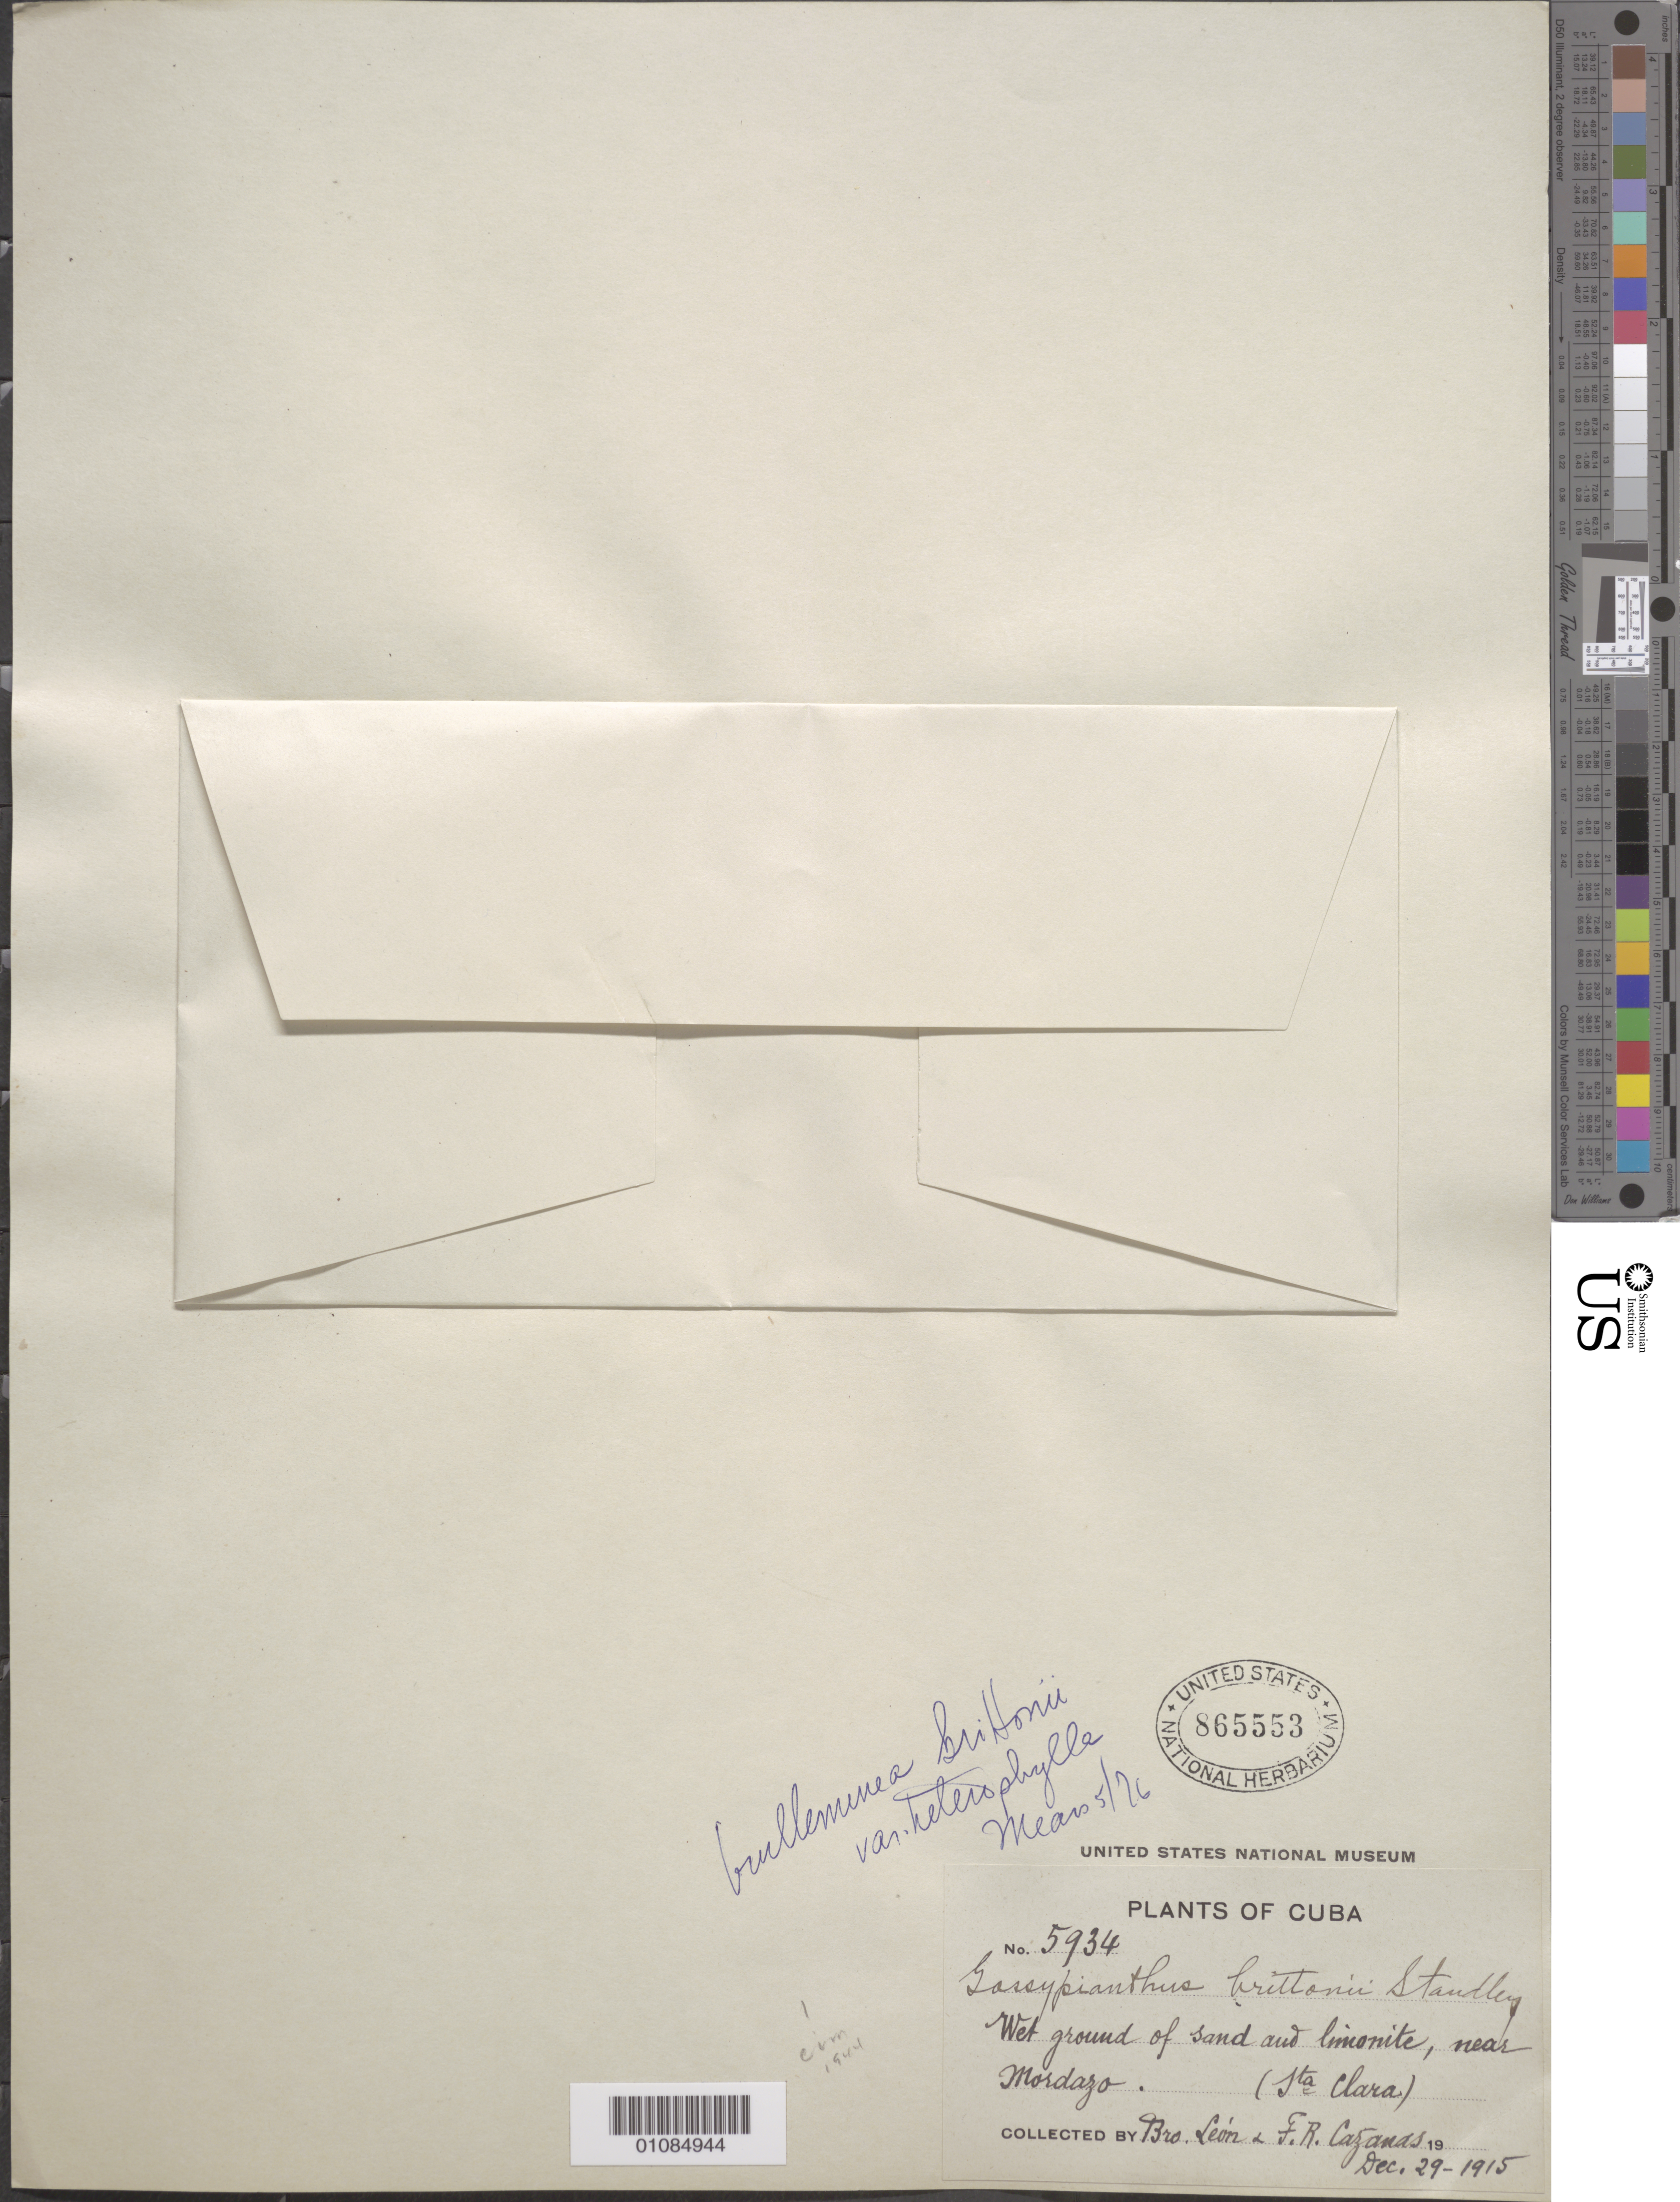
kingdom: Plantae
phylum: Tracheophyta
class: Magnoliopsida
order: Caryophyllales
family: Amaranthaceae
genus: Gomphrena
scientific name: Gomphrena brittonii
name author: (Standl.) T. Ortuño & Borsch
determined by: Strong, Mark T., (BOT), Smithsonian Institution - National Museum of Natural History (UNITED STATES)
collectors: Bro. León & F. Cazauas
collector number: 5934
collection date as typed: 29 Dec 1915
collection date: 1915-12-29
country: Cuba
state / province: Villa Clara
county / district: Santa Clara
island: Cuba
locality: Sta Clara, near Mordazo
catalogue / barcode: US 865553